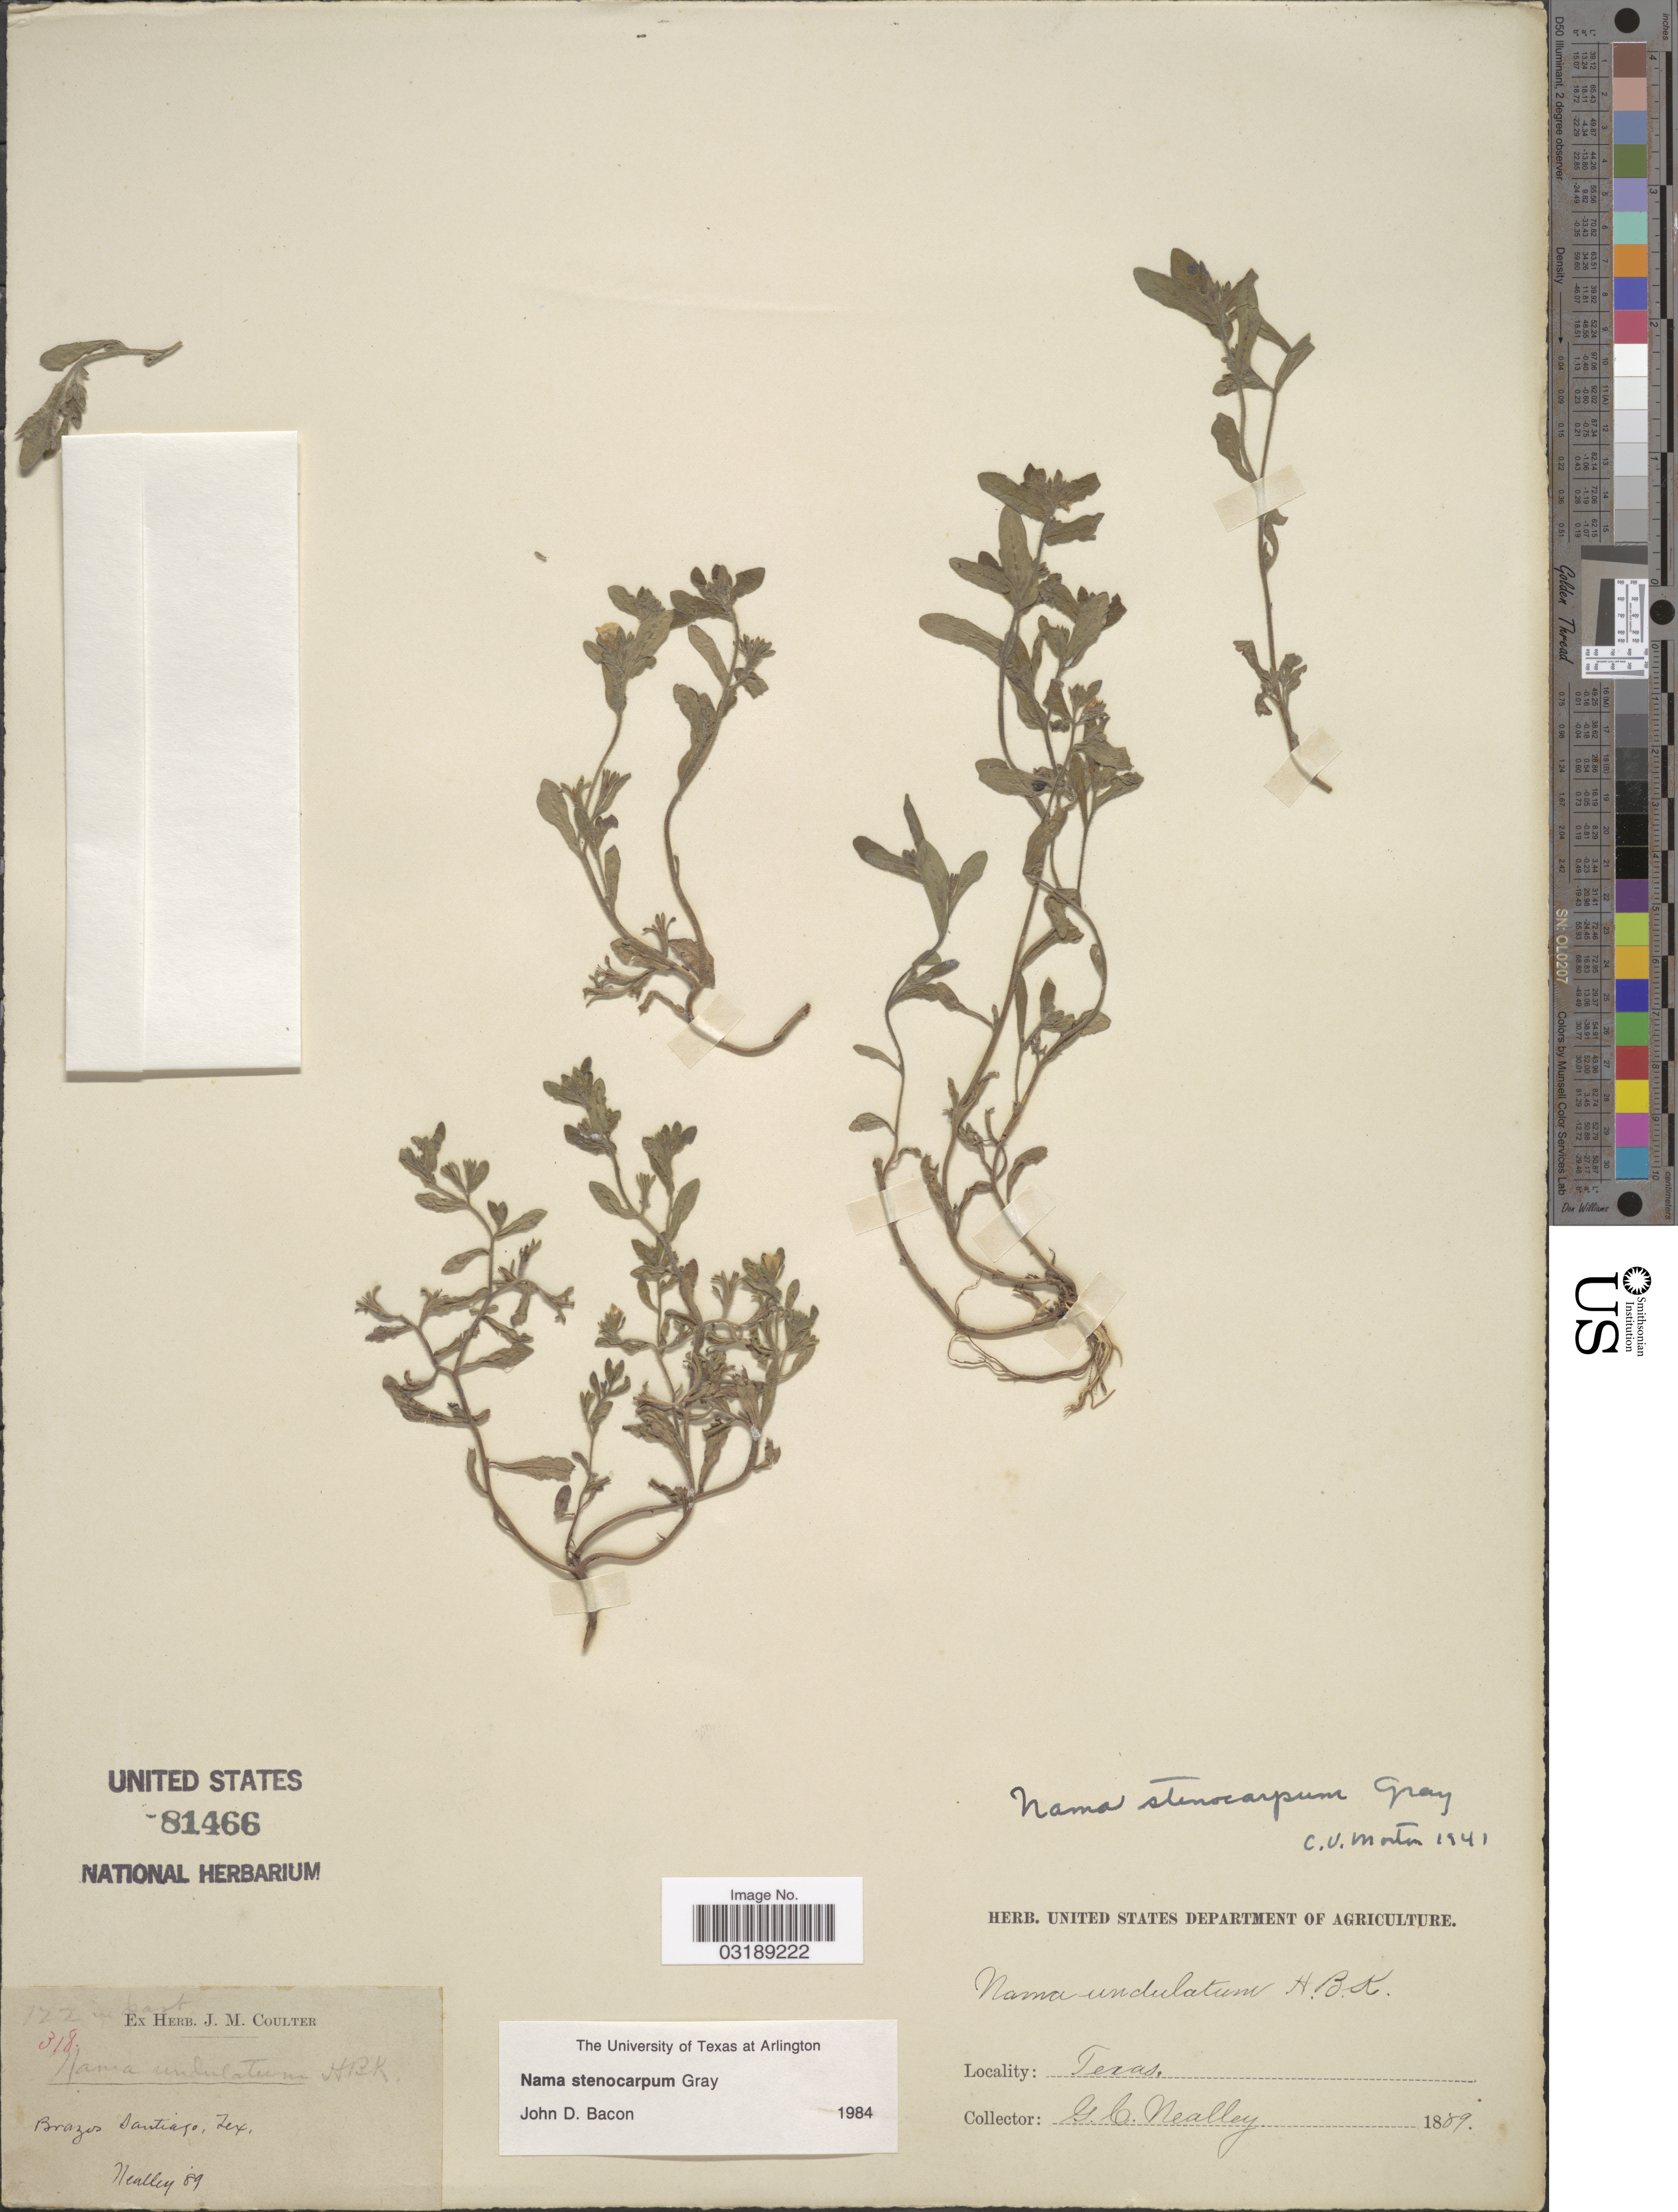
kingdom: Plantae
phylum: Tracheophyta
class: Magnoliopsida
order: Boraginales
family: Namaceae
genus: Nama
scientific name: Nama stenocarpum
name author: A. Gray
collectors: G. C. Nealley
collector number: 122/318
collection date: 1889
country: United States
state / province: Texas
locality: Brazos Santiago.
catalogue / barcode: US 81466